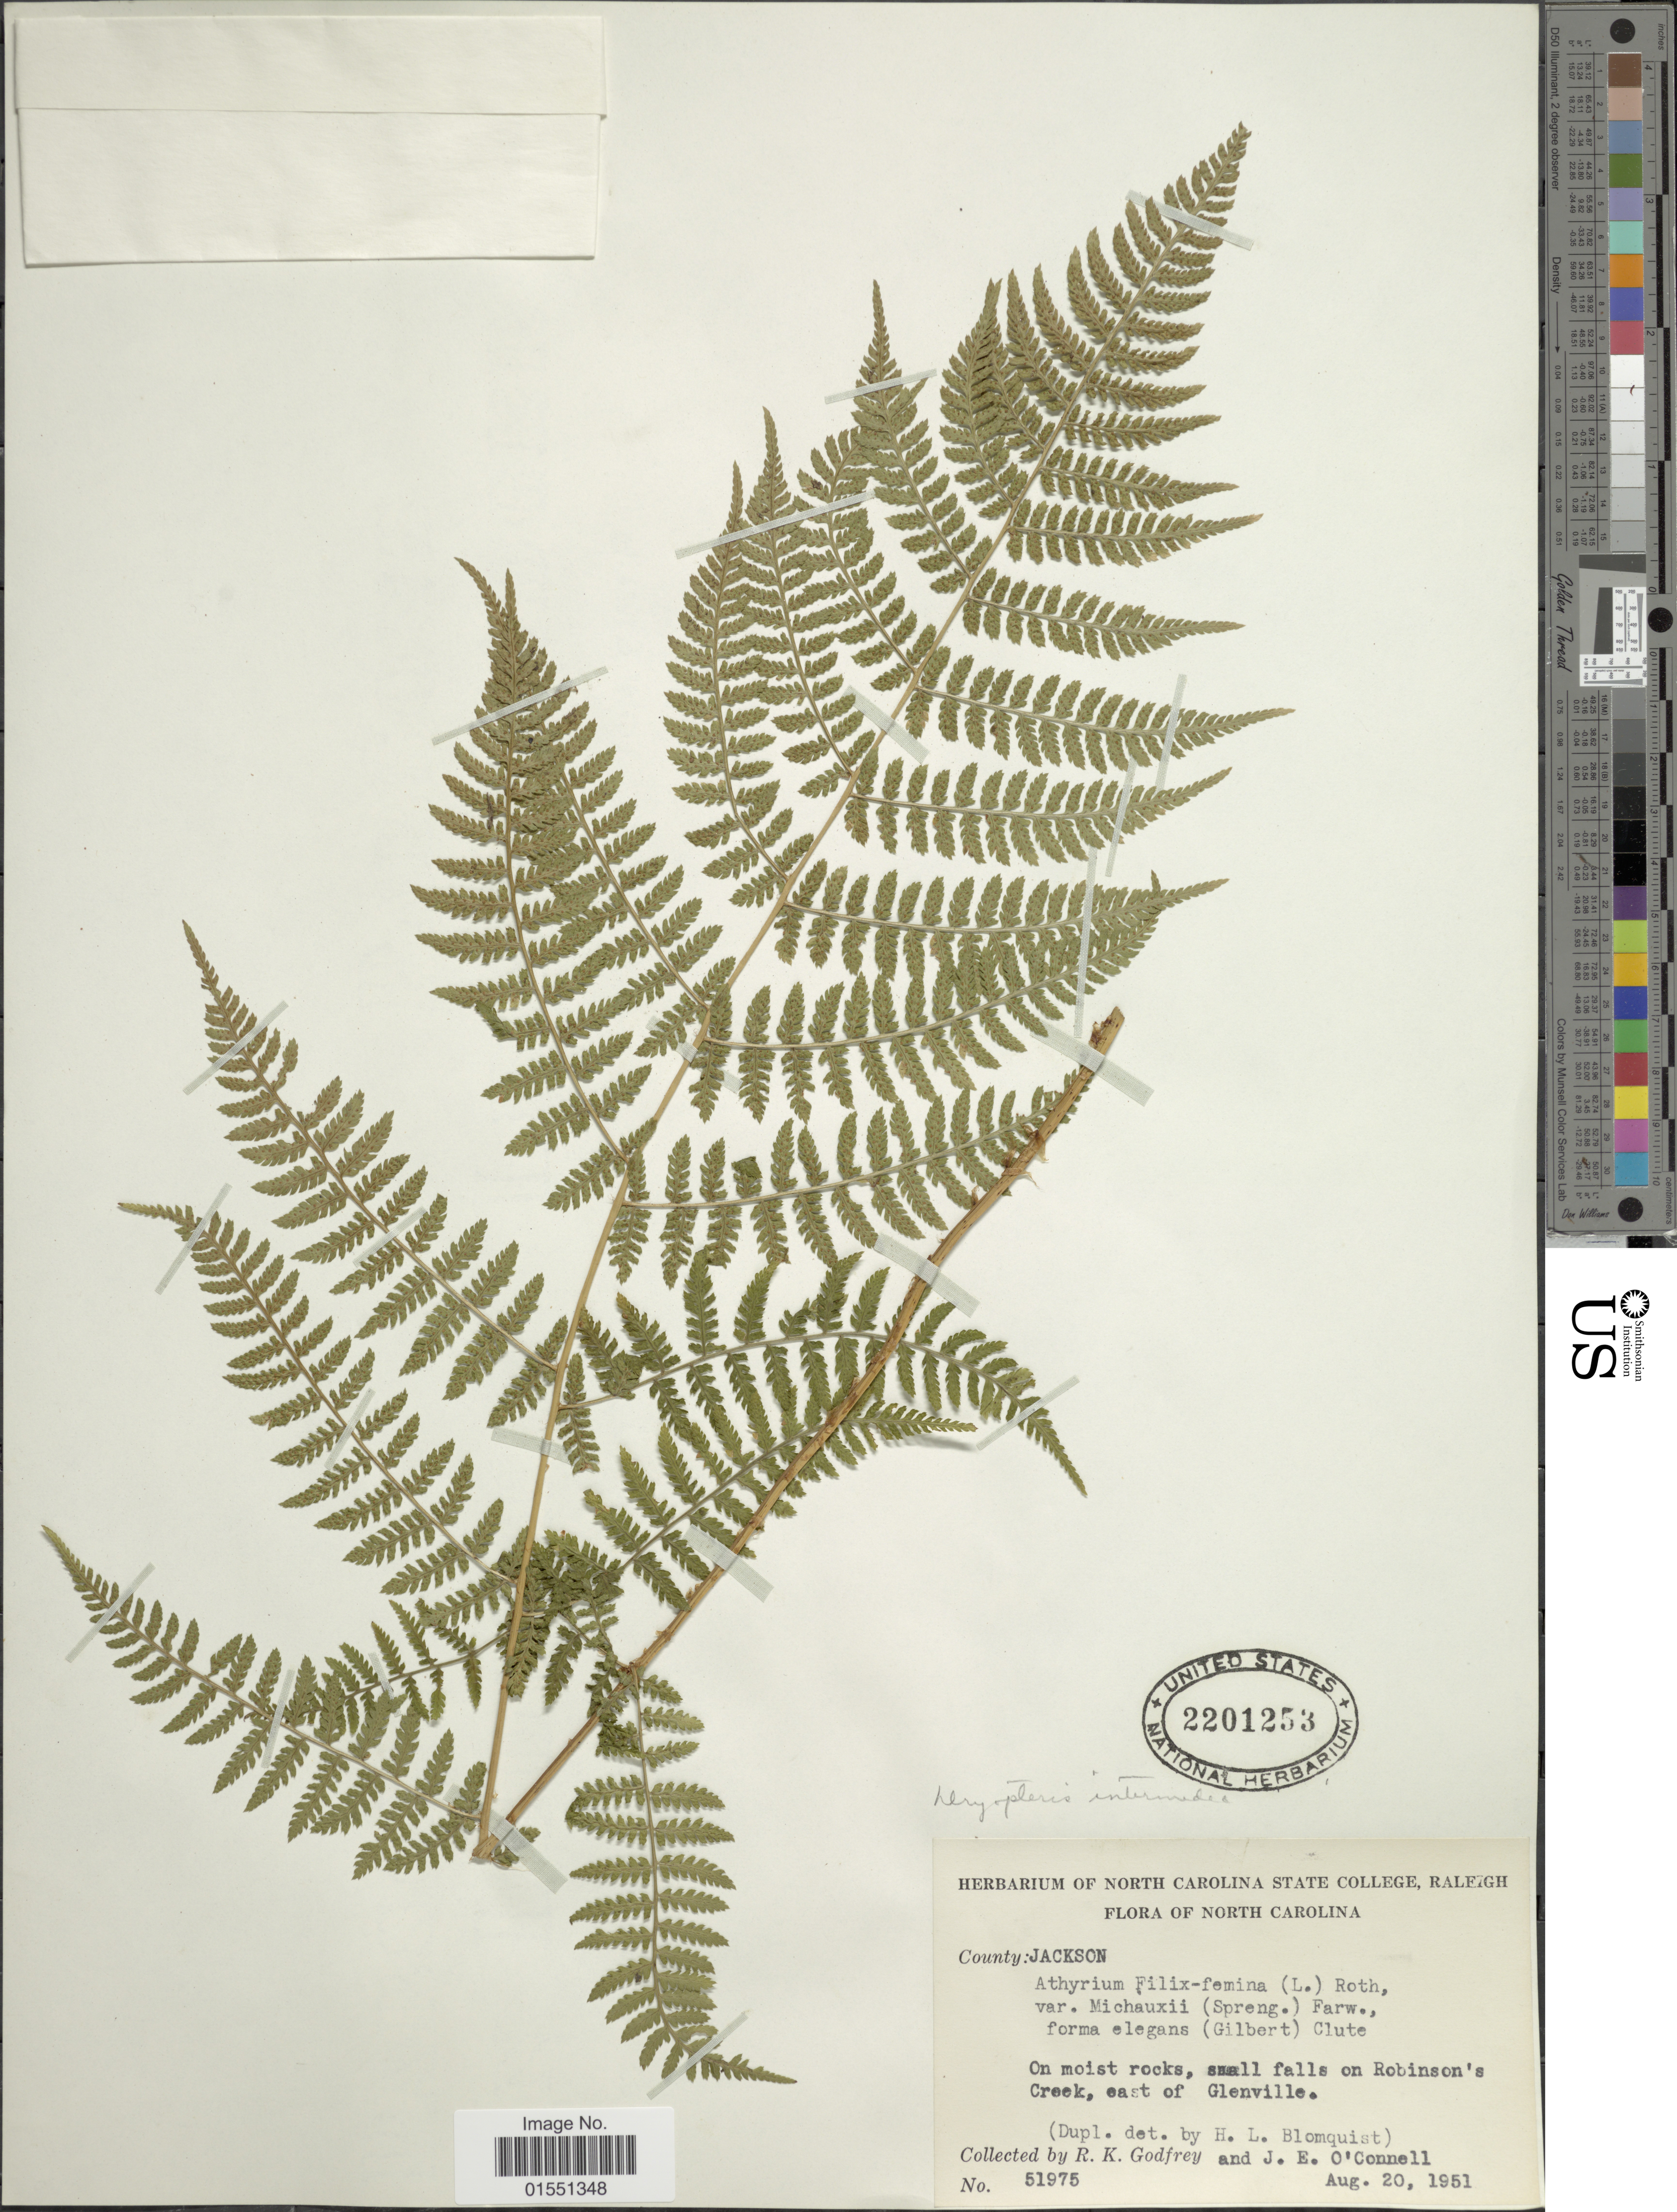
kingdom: Plantae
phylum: Tracheophyta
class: Polypodiopsida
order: Polypodiales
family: Dryopteridaceae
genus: Dryopteris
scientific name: Dryopteris intermedia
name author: (Muhl.) A. Gray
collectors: R. K. Godfrey & J. O'Connell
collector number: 51975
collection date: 1951-08-20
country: United States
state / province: North Carolina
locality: County: Jackson. Small falls on Robinson's Creek, east of Glenville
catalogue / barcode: US 2201253